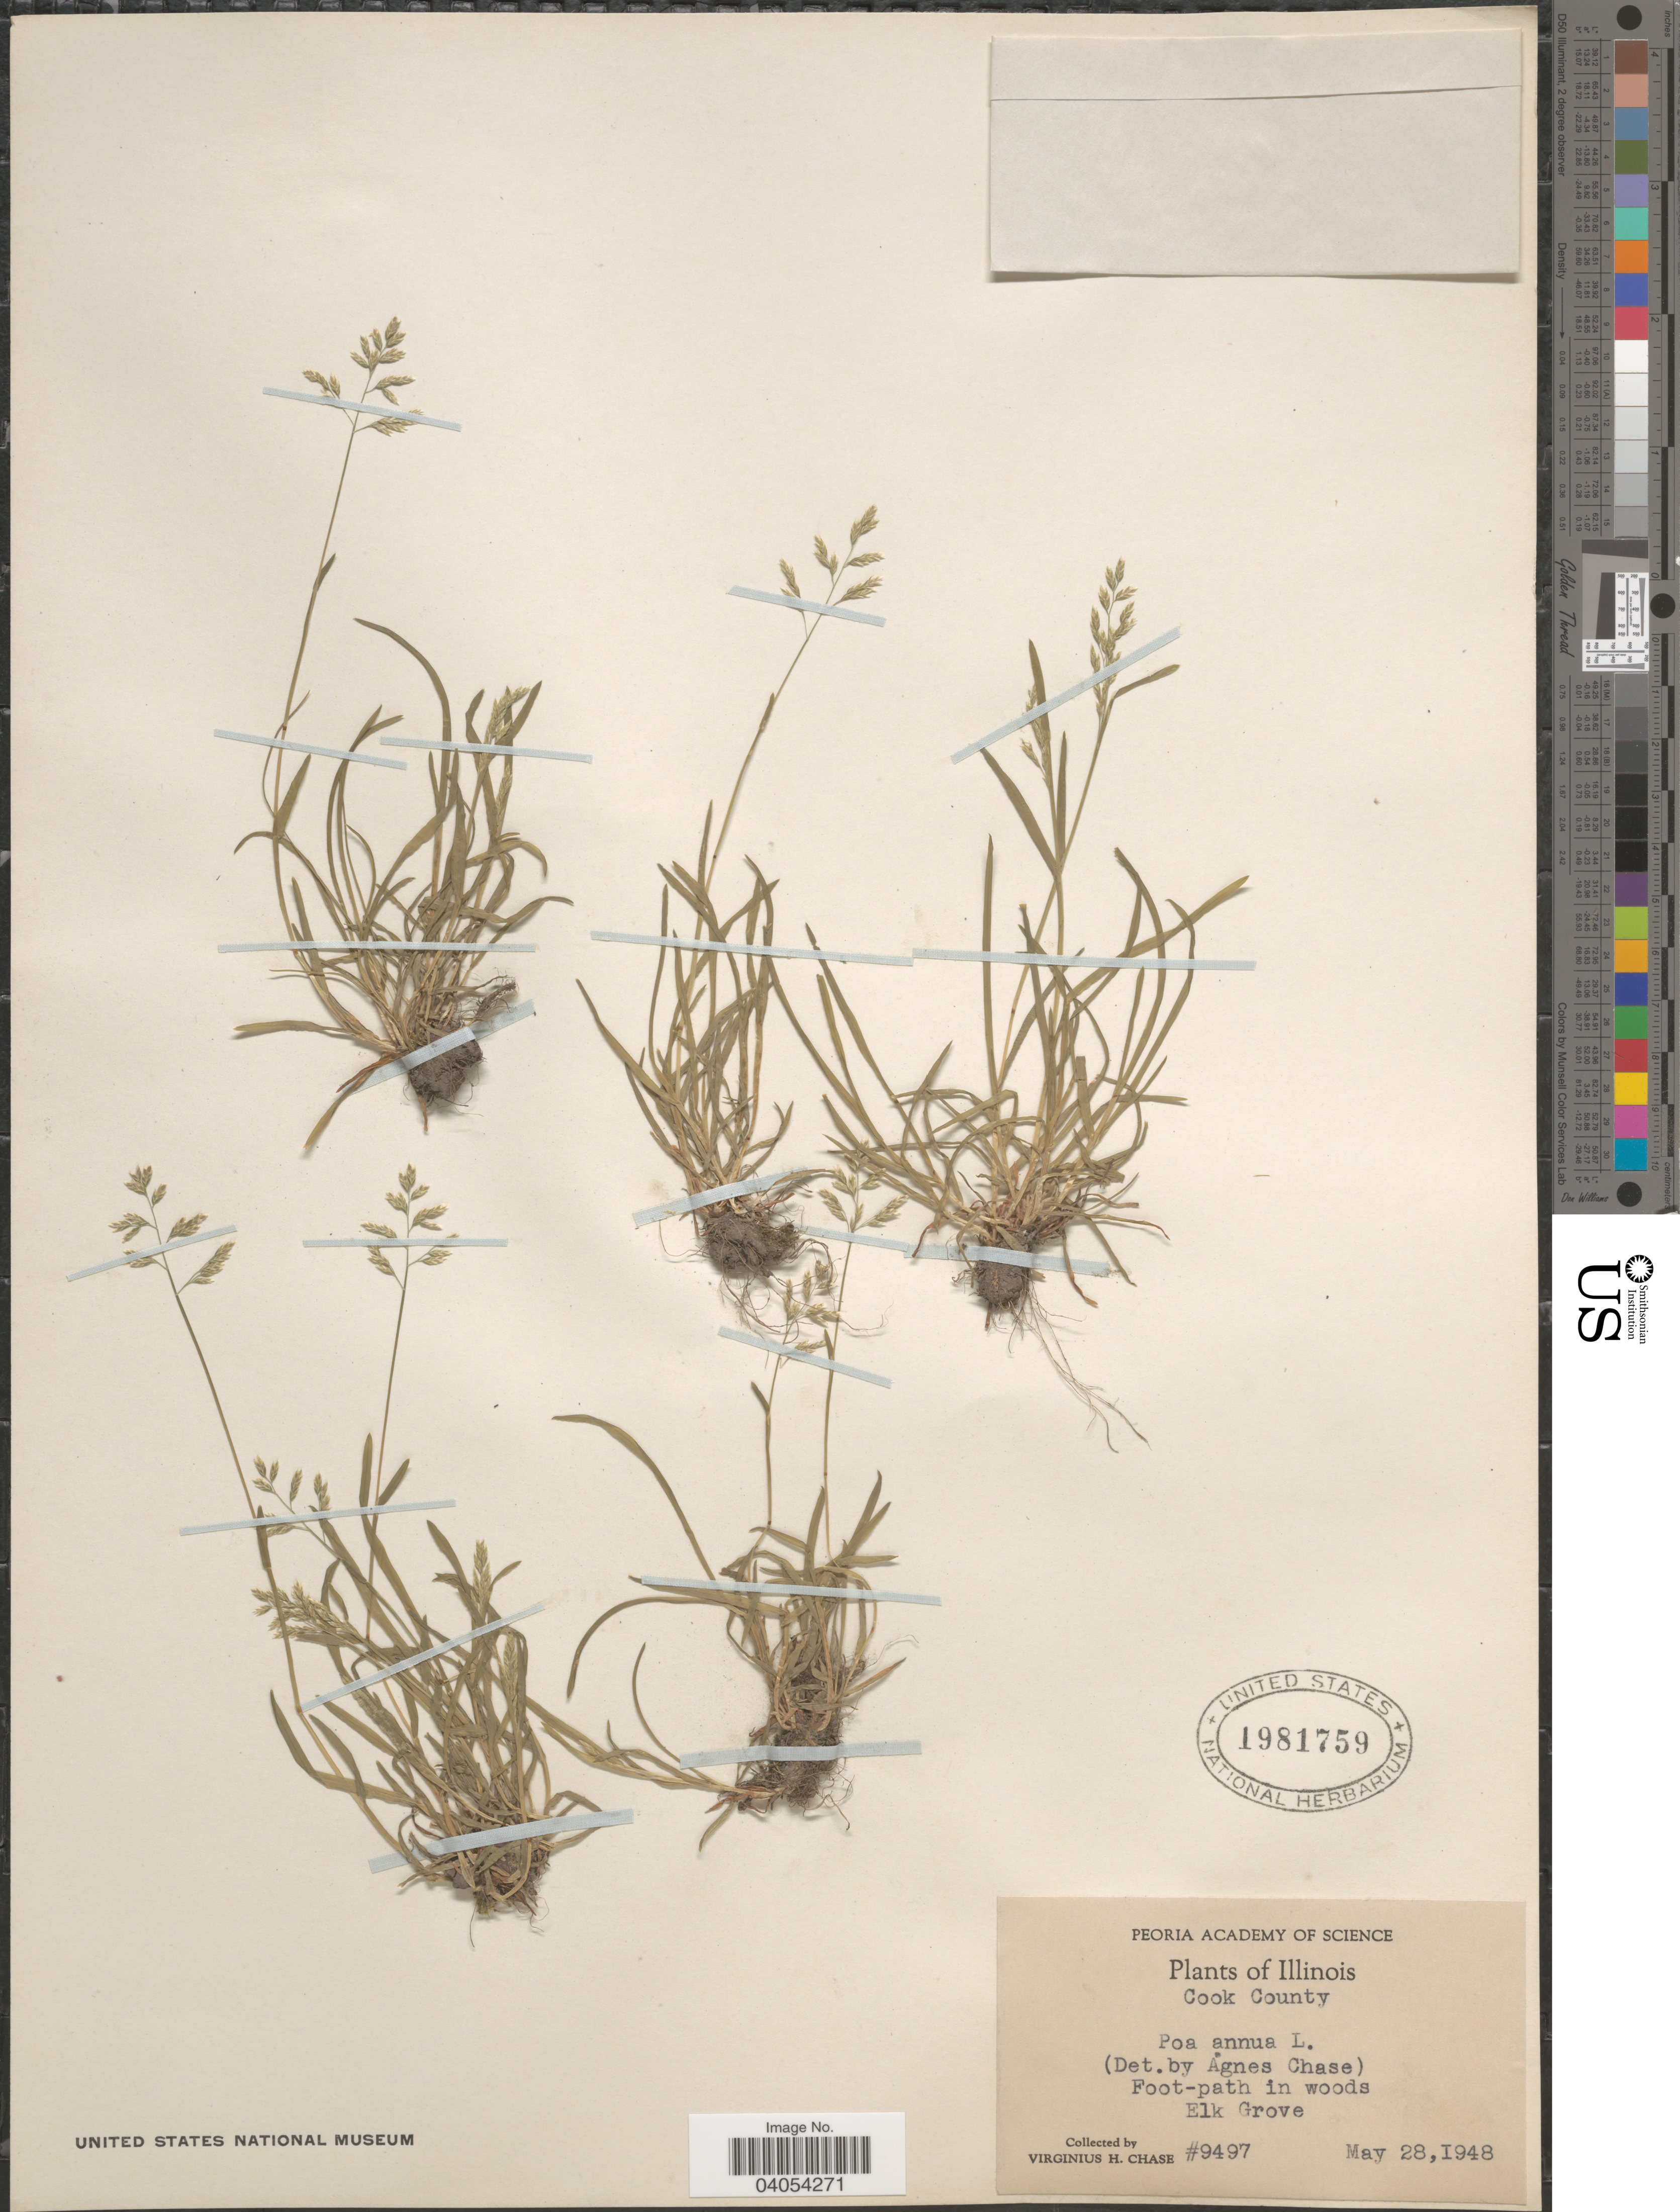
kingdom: Plantae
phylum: Tracheophyta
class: Liliopsida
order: Poales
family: Poaceae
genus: Poa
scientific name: Poa annua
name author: L.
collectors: V. H. Chase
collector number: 9497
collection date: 1948-05-28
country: United States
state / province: Illinois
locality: Cook County. Elk Grove.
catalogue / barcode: US 1981759